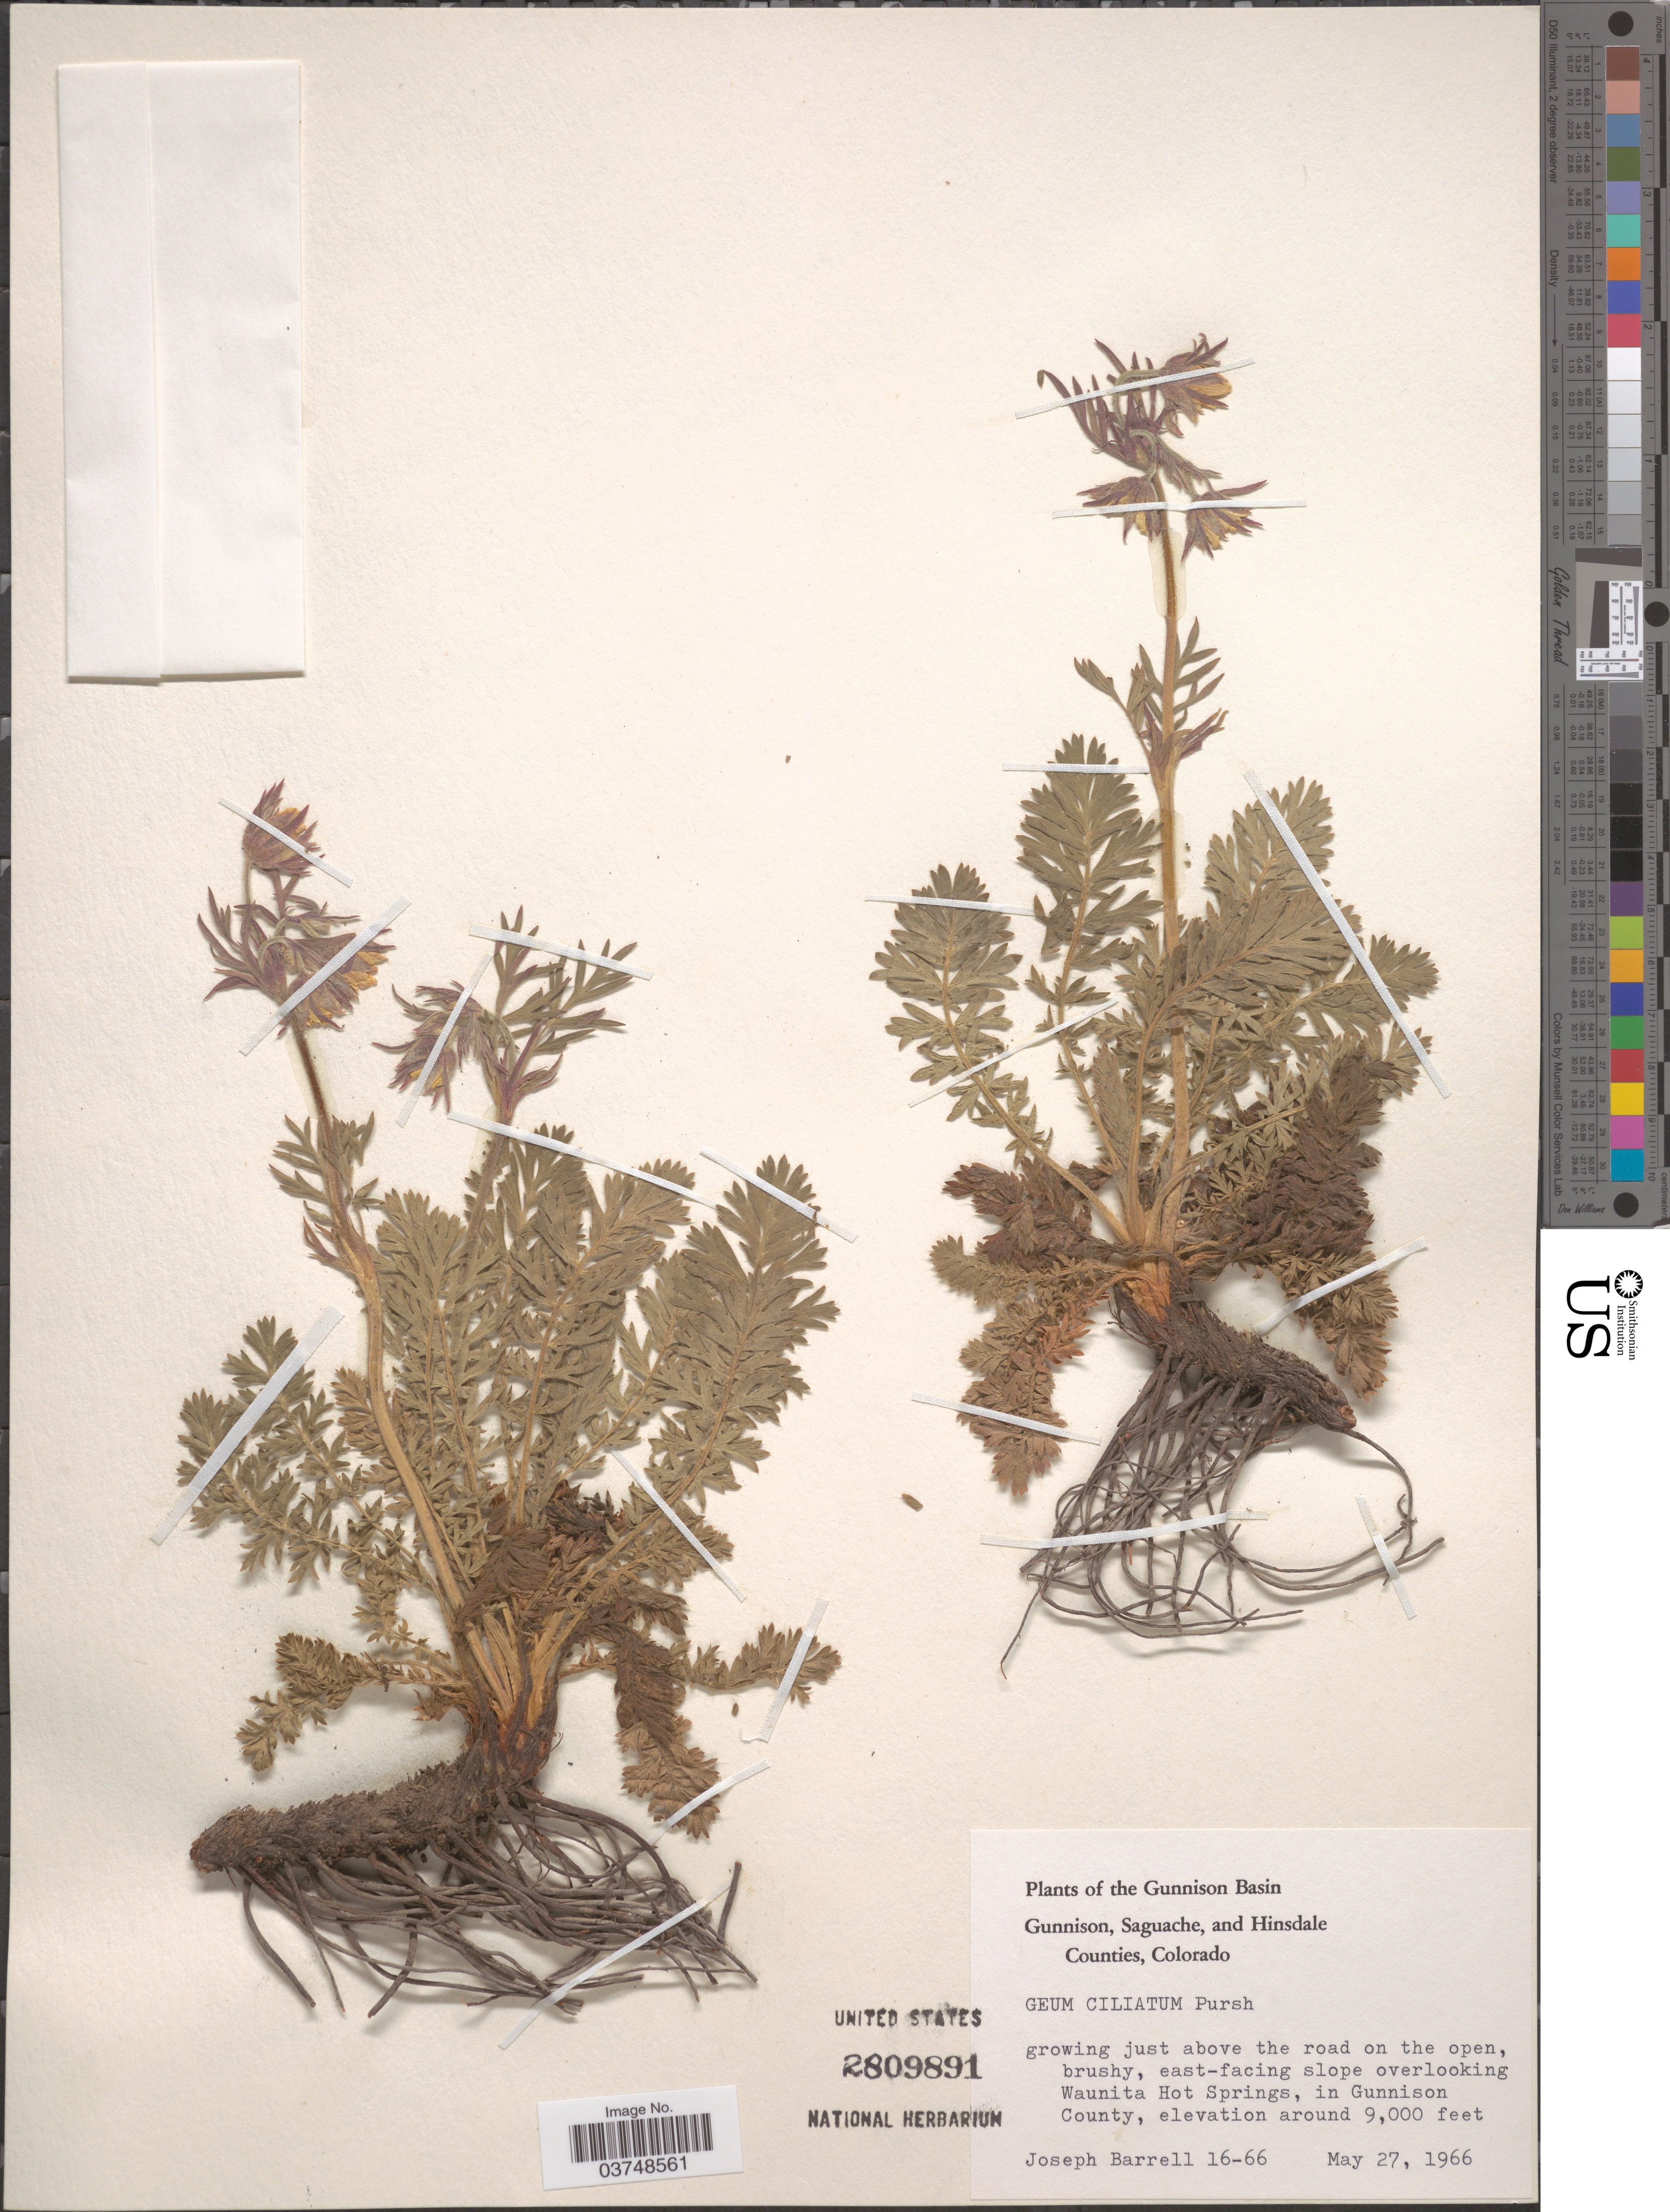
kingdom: Plantae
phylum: Tracheophyta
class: Magnoliopsida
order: Rosales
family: Rosaceae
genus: Geum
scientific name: Geum triflorum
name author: Pursh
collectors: J. Barrell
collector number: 16-66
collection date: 1966-05-27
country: United States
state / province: Colorado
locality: Gunnison Basin. Just above the road on the open, brushy, east-facing slope overlooking Waunita Hot Springs, in Gunnison County.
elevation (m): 2743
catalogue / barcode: US 2809891